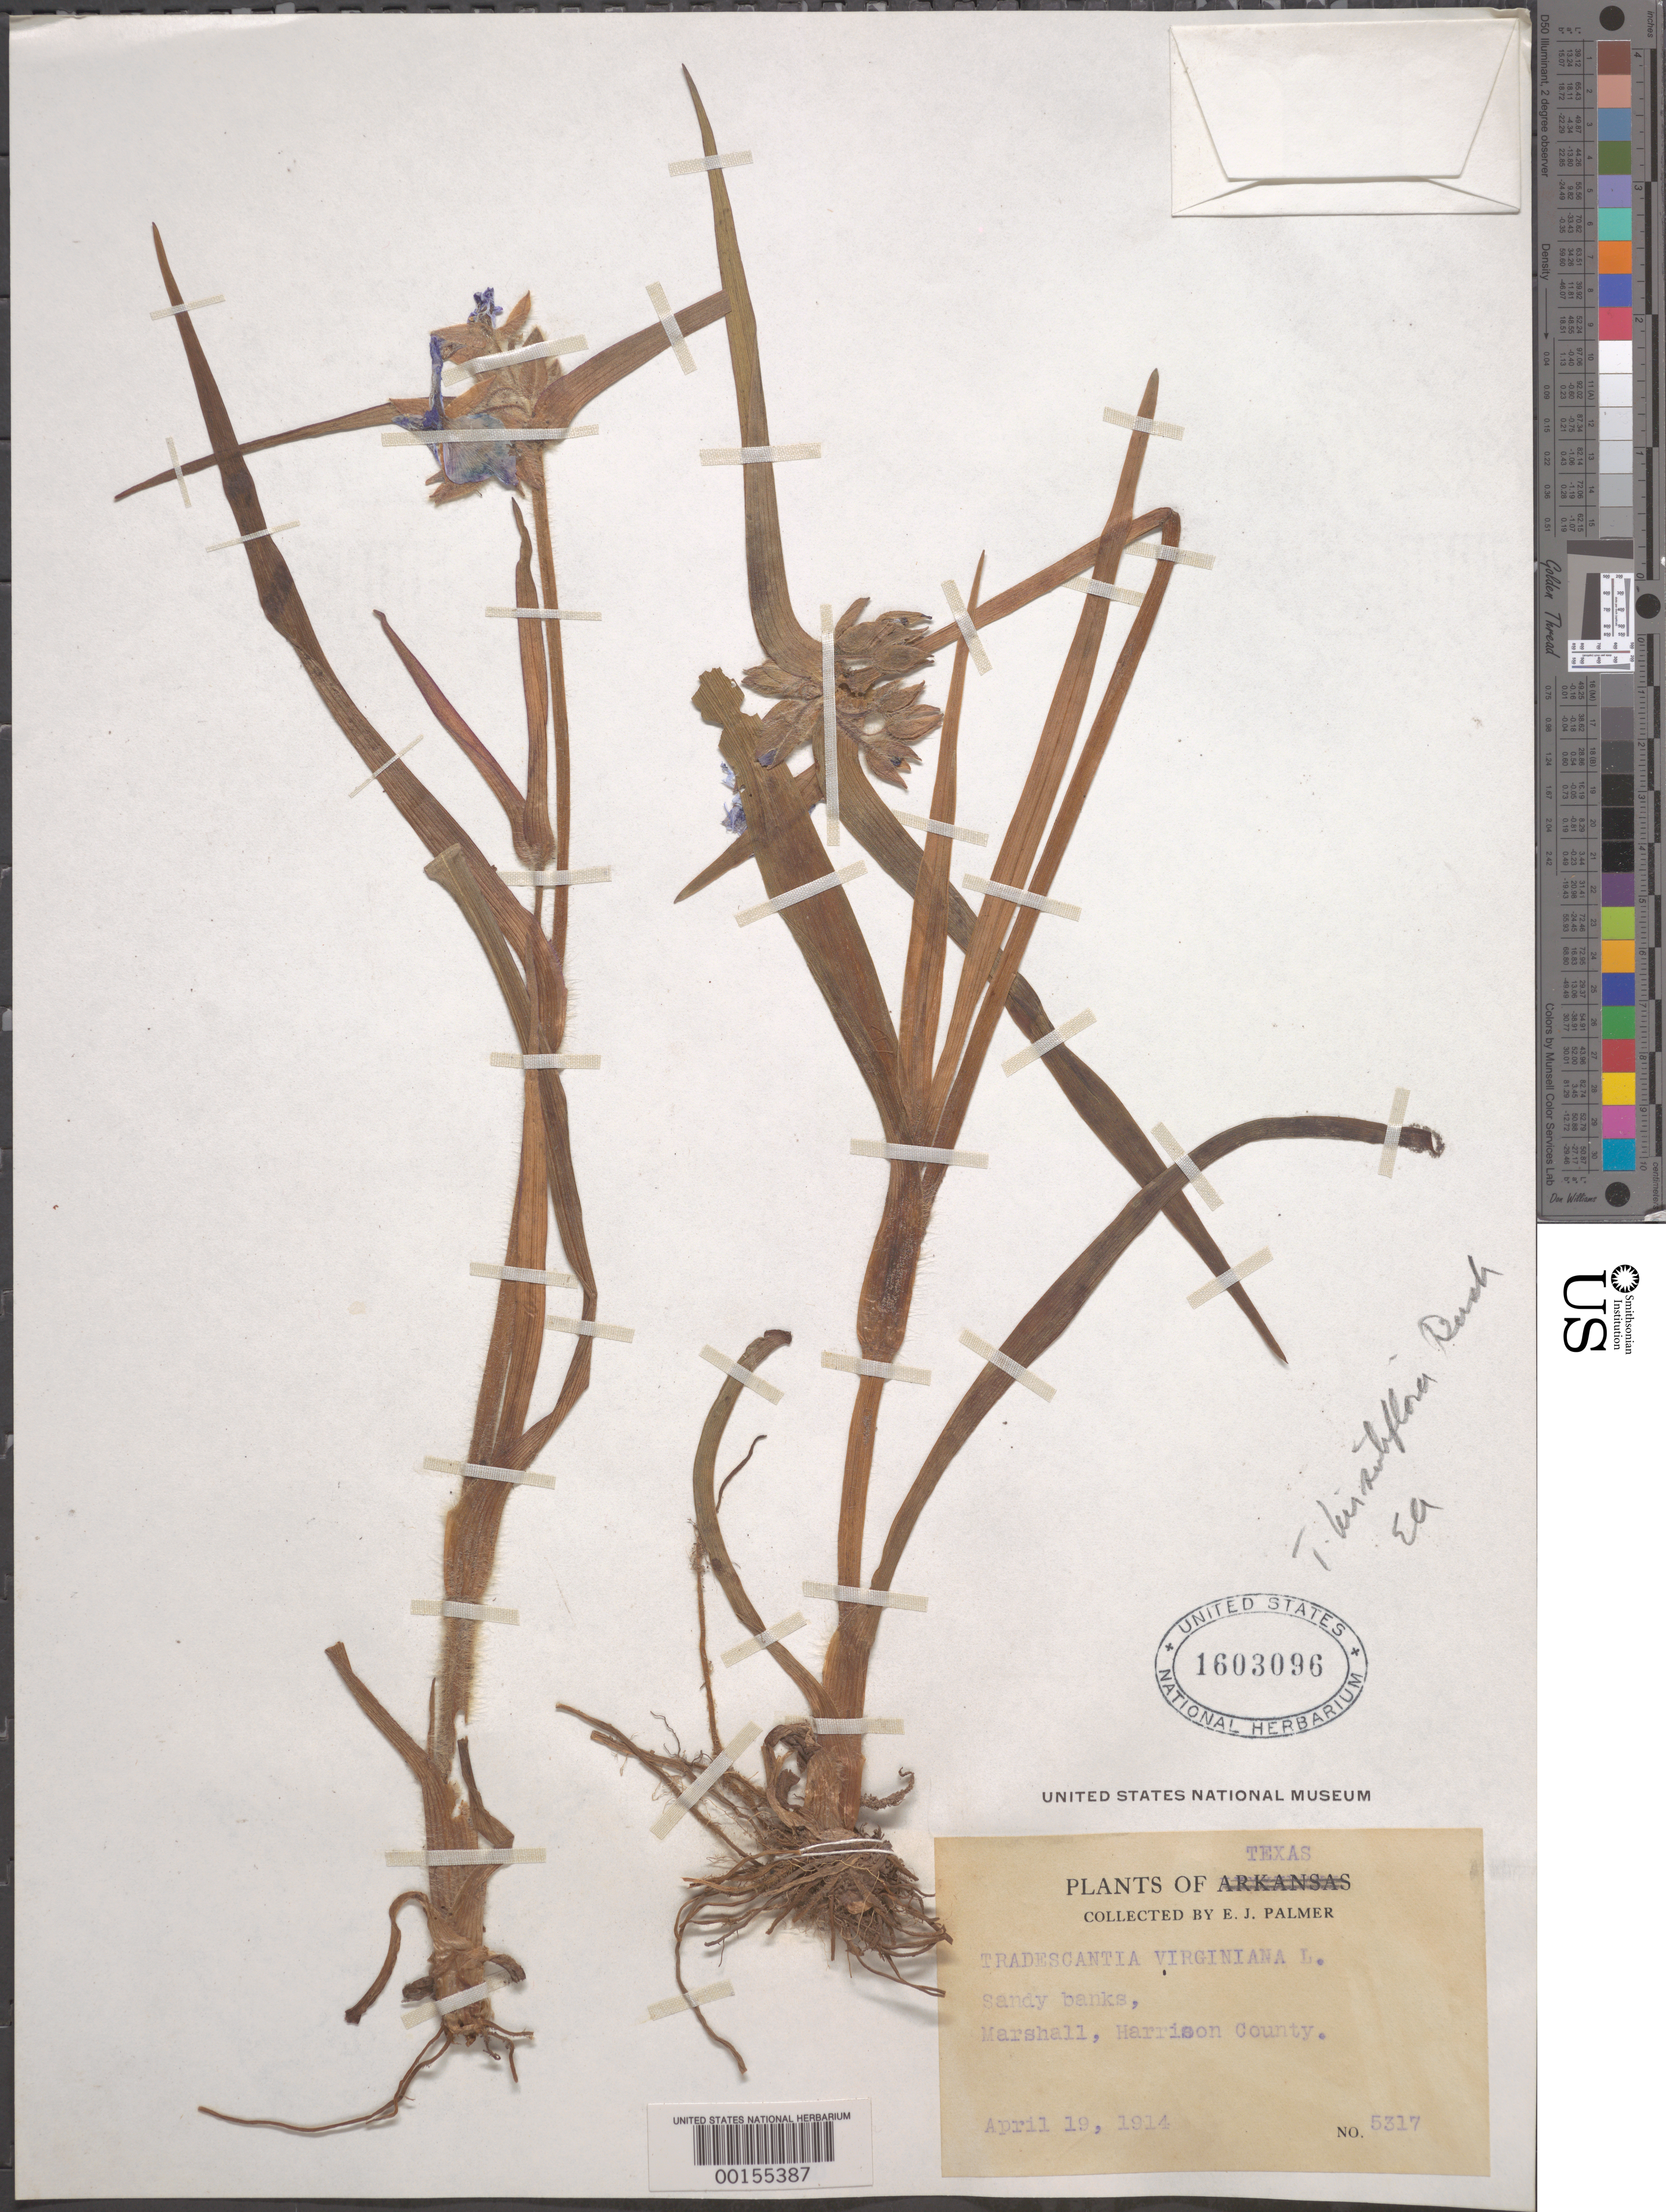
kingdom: Plantae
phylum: Tracheophyta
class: Liliopsida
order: Commelinales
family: Commelinaceae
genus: Tradescantia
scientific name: Tradescantia hirsutiflora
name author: Bush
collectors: E. J. Palmer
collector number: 5317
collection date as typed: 19 Apr 1914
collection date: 1914-04-19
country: United States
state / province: Texas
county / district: Harrison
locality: Marshall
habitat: Sandy banks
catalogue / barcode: US 1603096